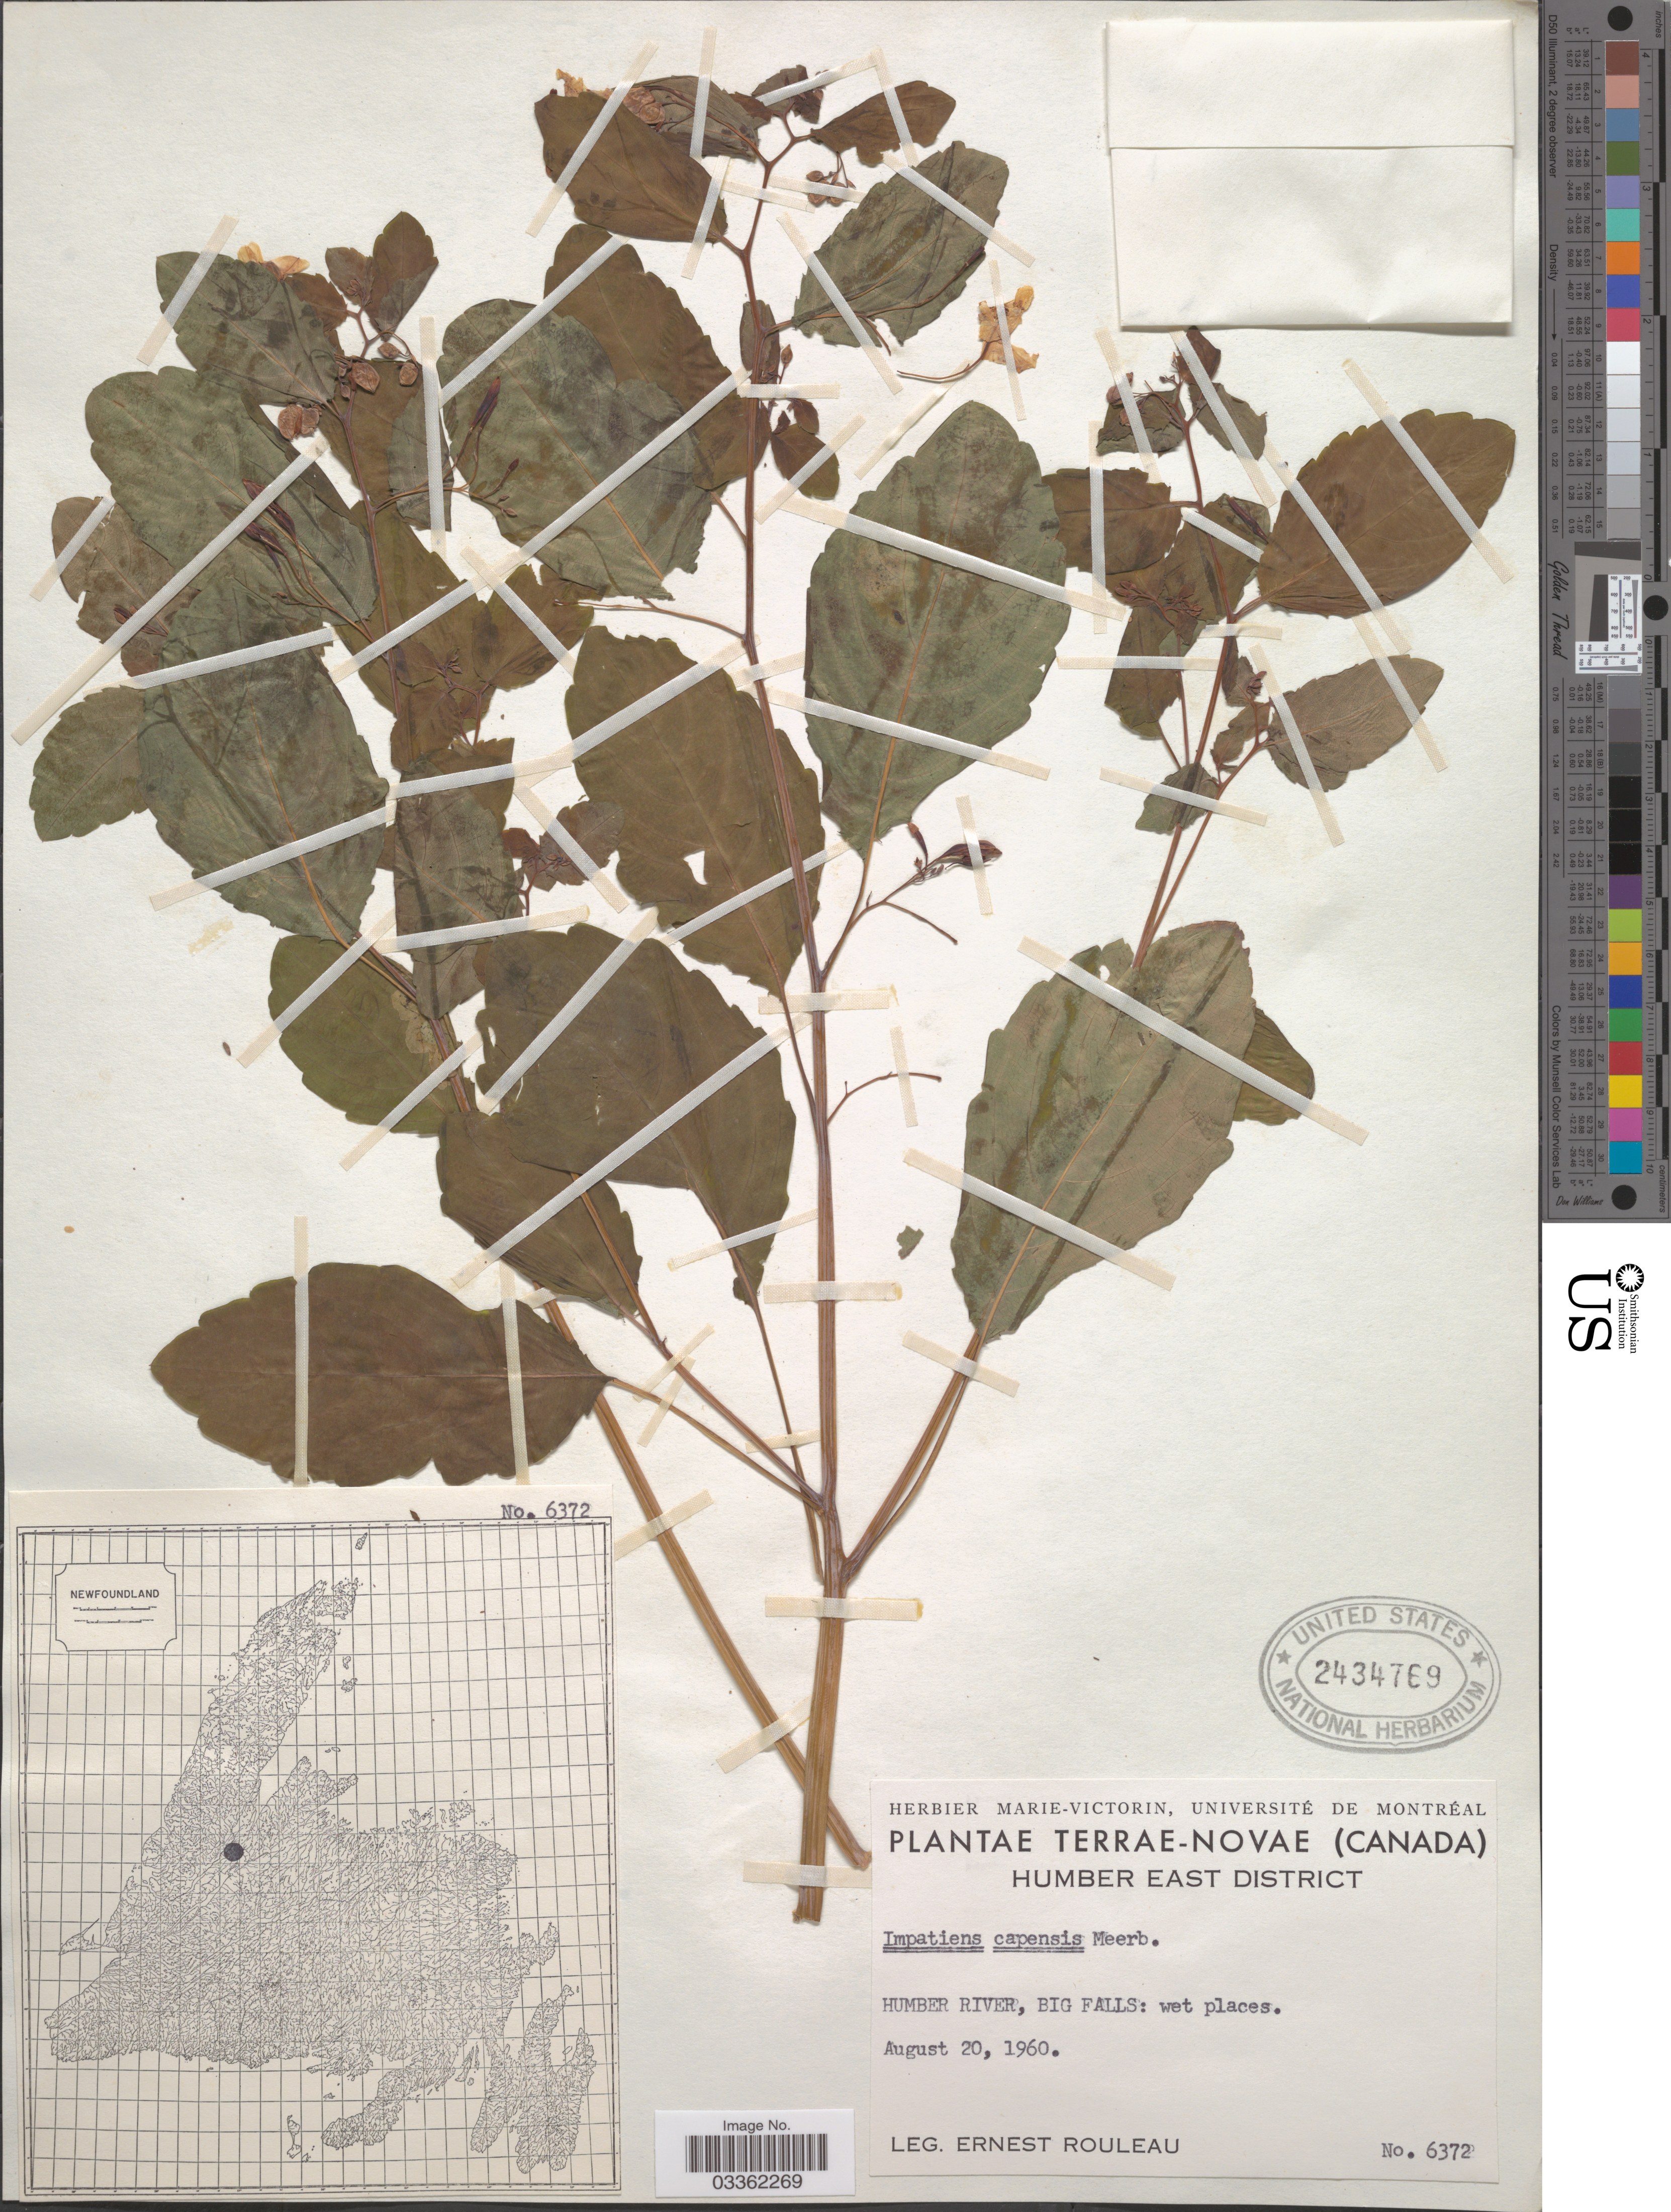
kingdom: Plantae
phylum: Tracheophyta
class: Magnoliopsida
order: Ericales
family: Balsaminaceae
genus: Impatiens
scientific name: Impatiens capensis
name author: Meerb.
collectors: J. Rouleau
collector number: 6372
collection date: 1960-08-20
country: Canada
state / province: Newfoundland and Labrador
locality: Terrae-Novae, Humber East District, Humber River, Big Falls.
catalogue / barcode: US 2434769